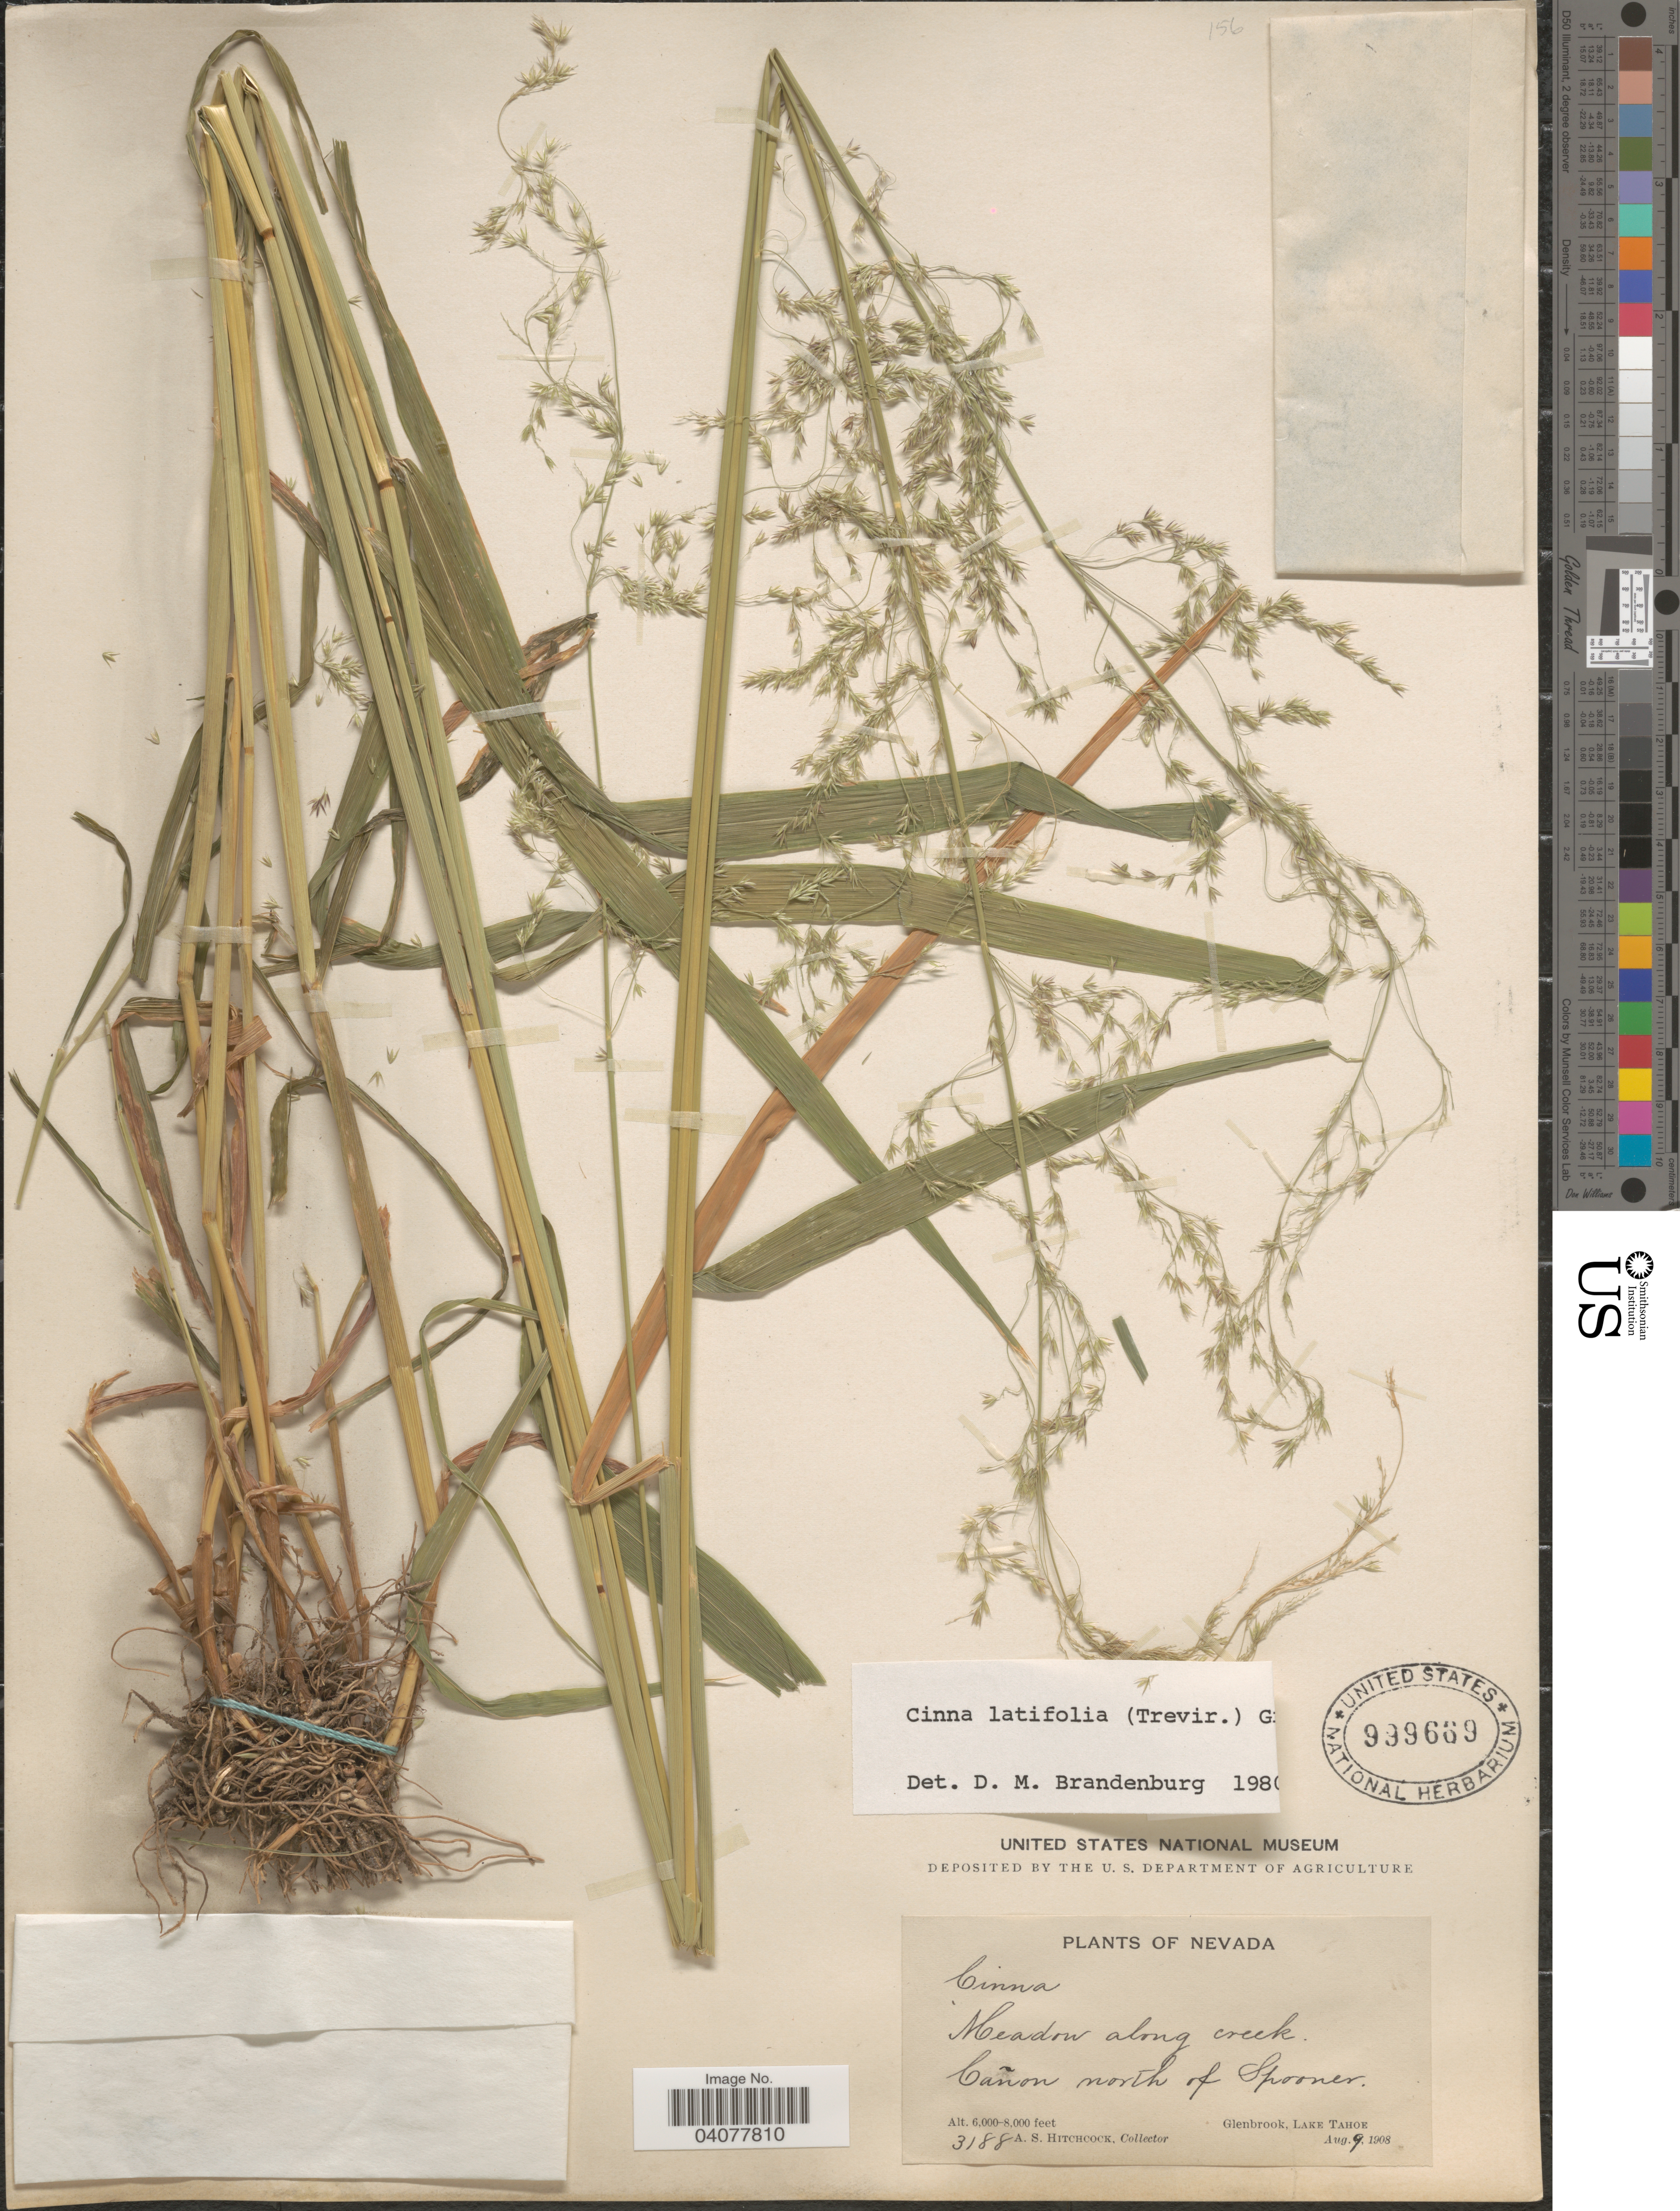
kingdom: Plantae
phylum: Tracheophyta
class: Liliopsida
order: Poales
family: Poaceae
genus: Cinna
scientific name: Cinna latifolia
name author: (Trevir. ex Goeppert) Griseb.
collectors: A. S. Hitchcock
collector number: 3188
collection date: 1908-08-09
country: United States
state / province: Nevada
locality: Meadow along creek. Cañon north of Spooner. Glenbrook, Lake Tahoe.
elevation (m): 1829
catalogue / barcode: US 999669